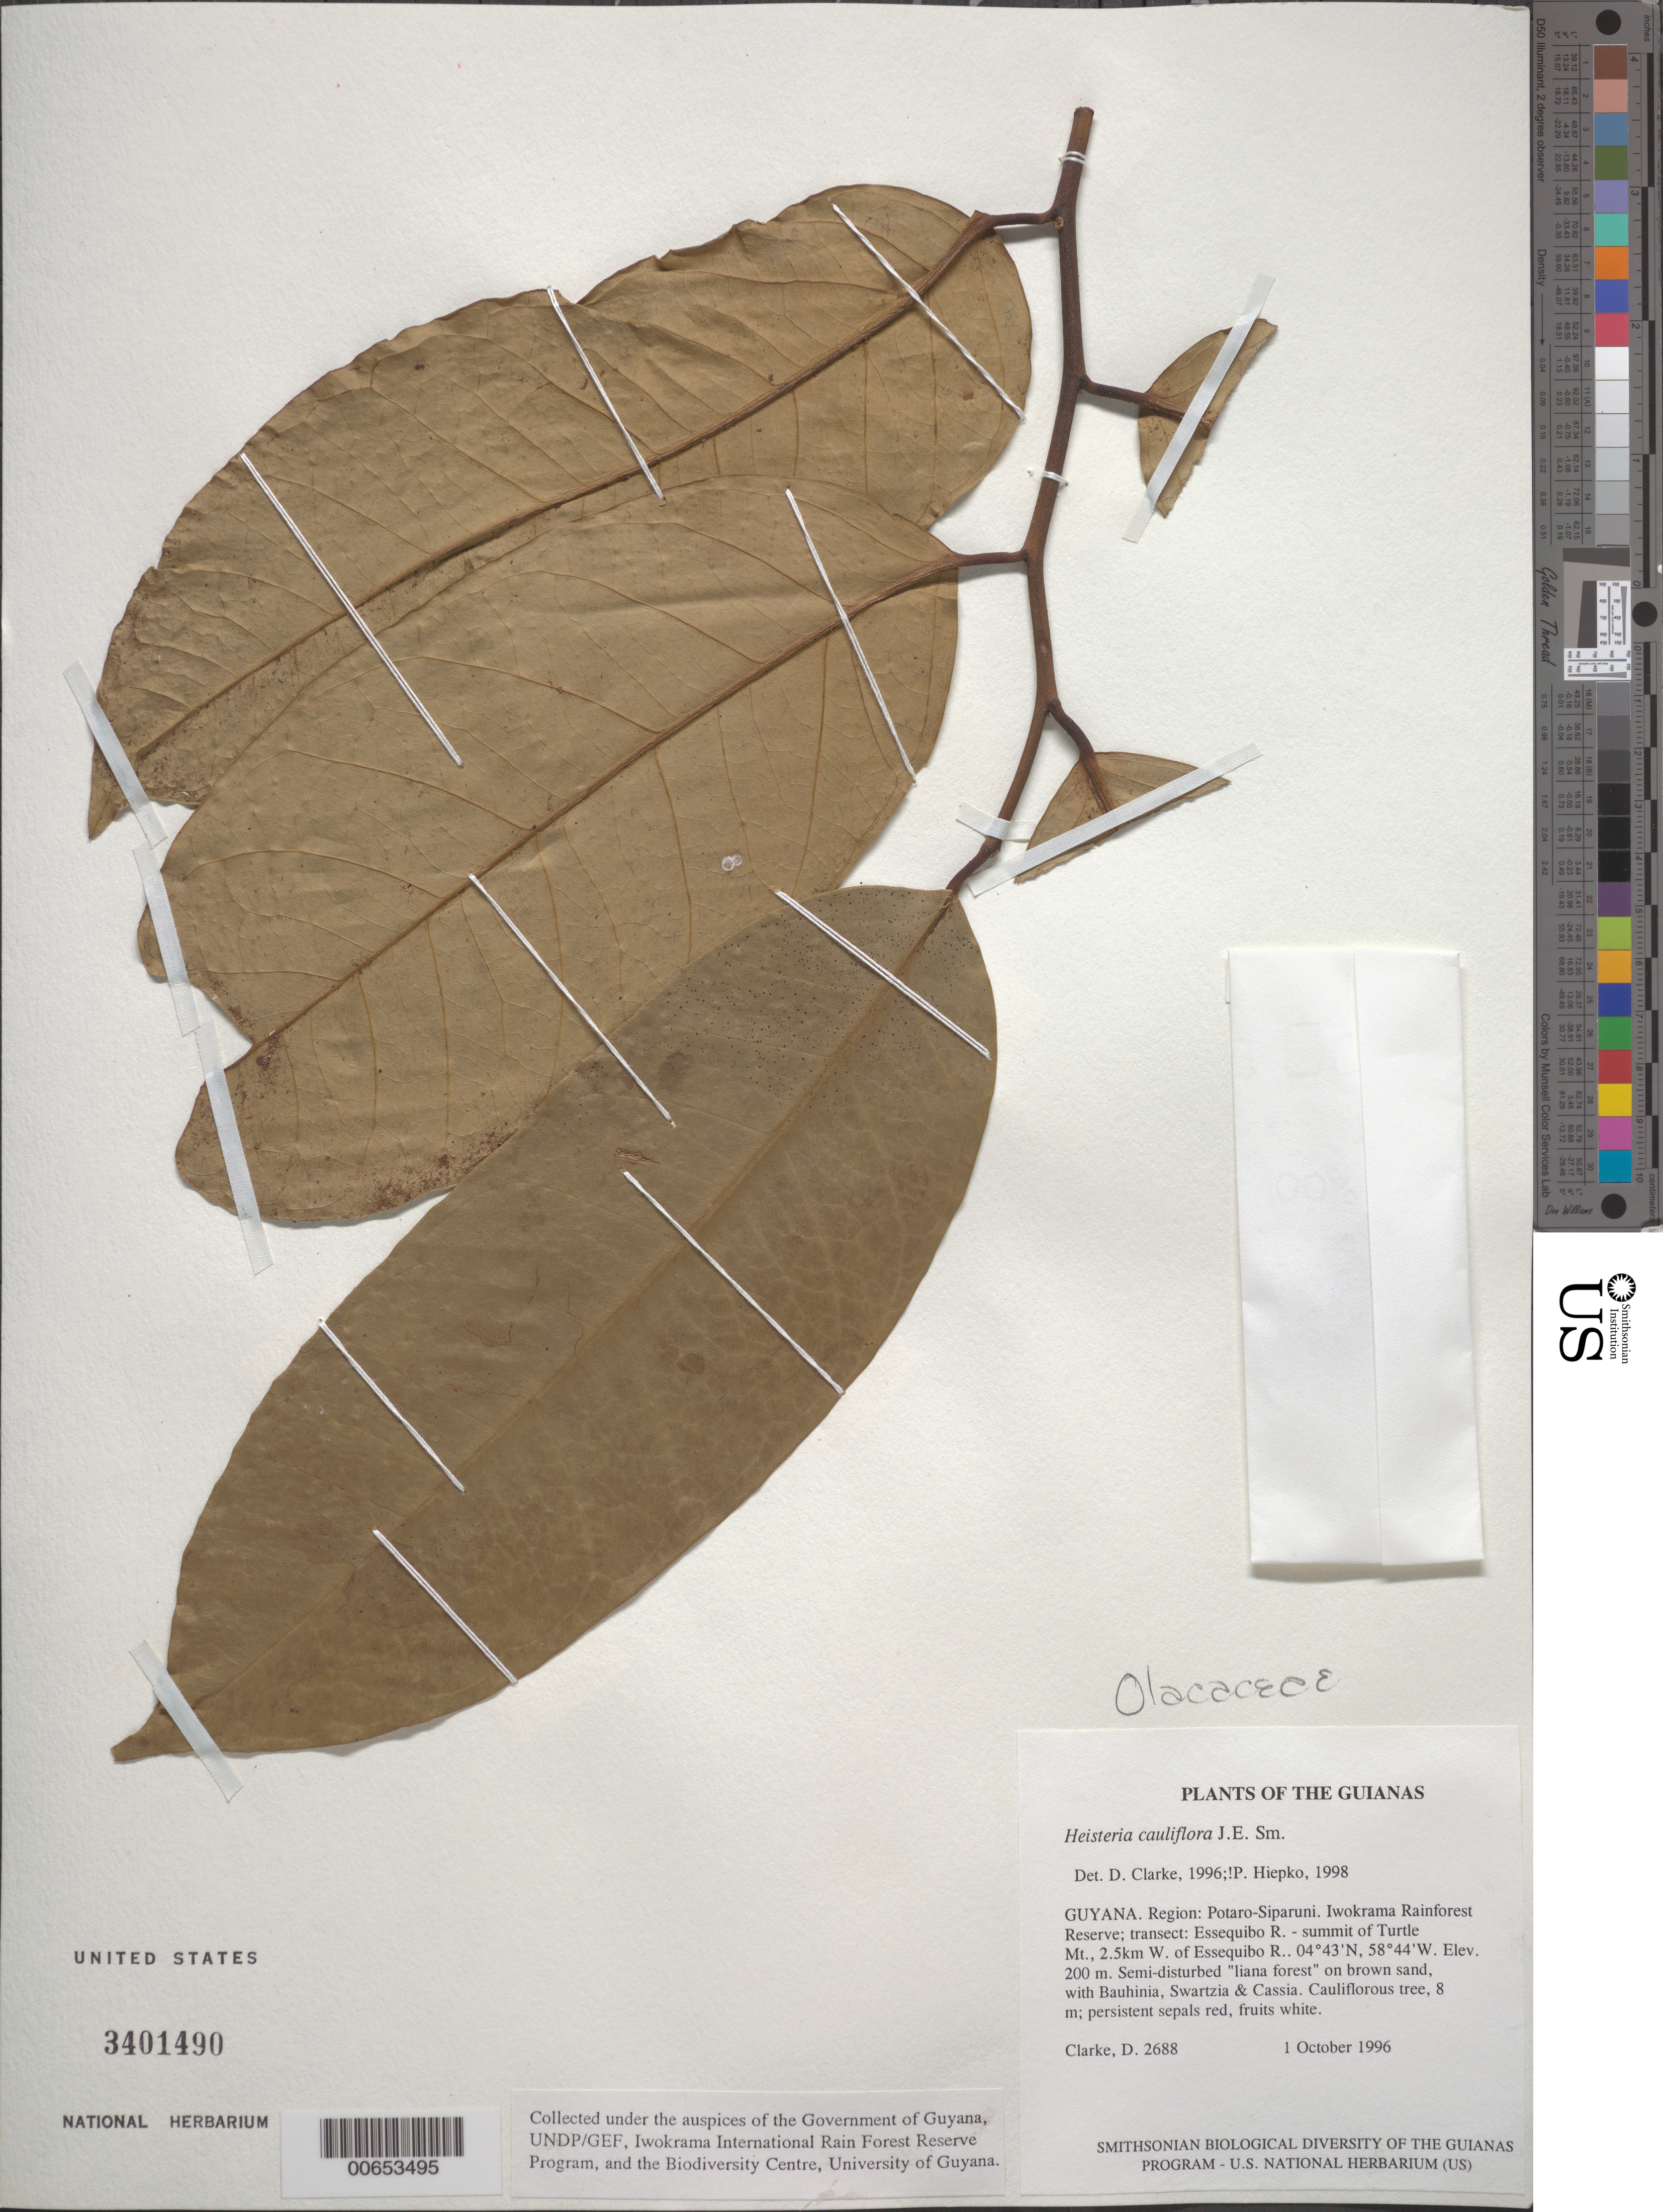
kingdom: Plantae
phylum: Tracheophyta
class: Magnoliopsida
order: Santalales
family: Erythropalaceae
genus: Heisteria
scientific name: Heisteria cauliflora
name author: Sm.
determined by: Hiepko, P. H.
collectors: H. D. Clarke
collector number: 2688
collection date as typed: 1 October 1996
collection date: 1996-10-01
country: Guyana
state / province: Potaro-Siparuni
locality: Turtle Mountain, summit; 3 km W of Essequibo R.; Iwokrama International Rainforest Reserve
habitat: Semi-disturbed "liana forest" on brown sand, with Bauhinia, Swartzia & Cassia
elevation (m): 200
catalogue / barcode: US 3401490